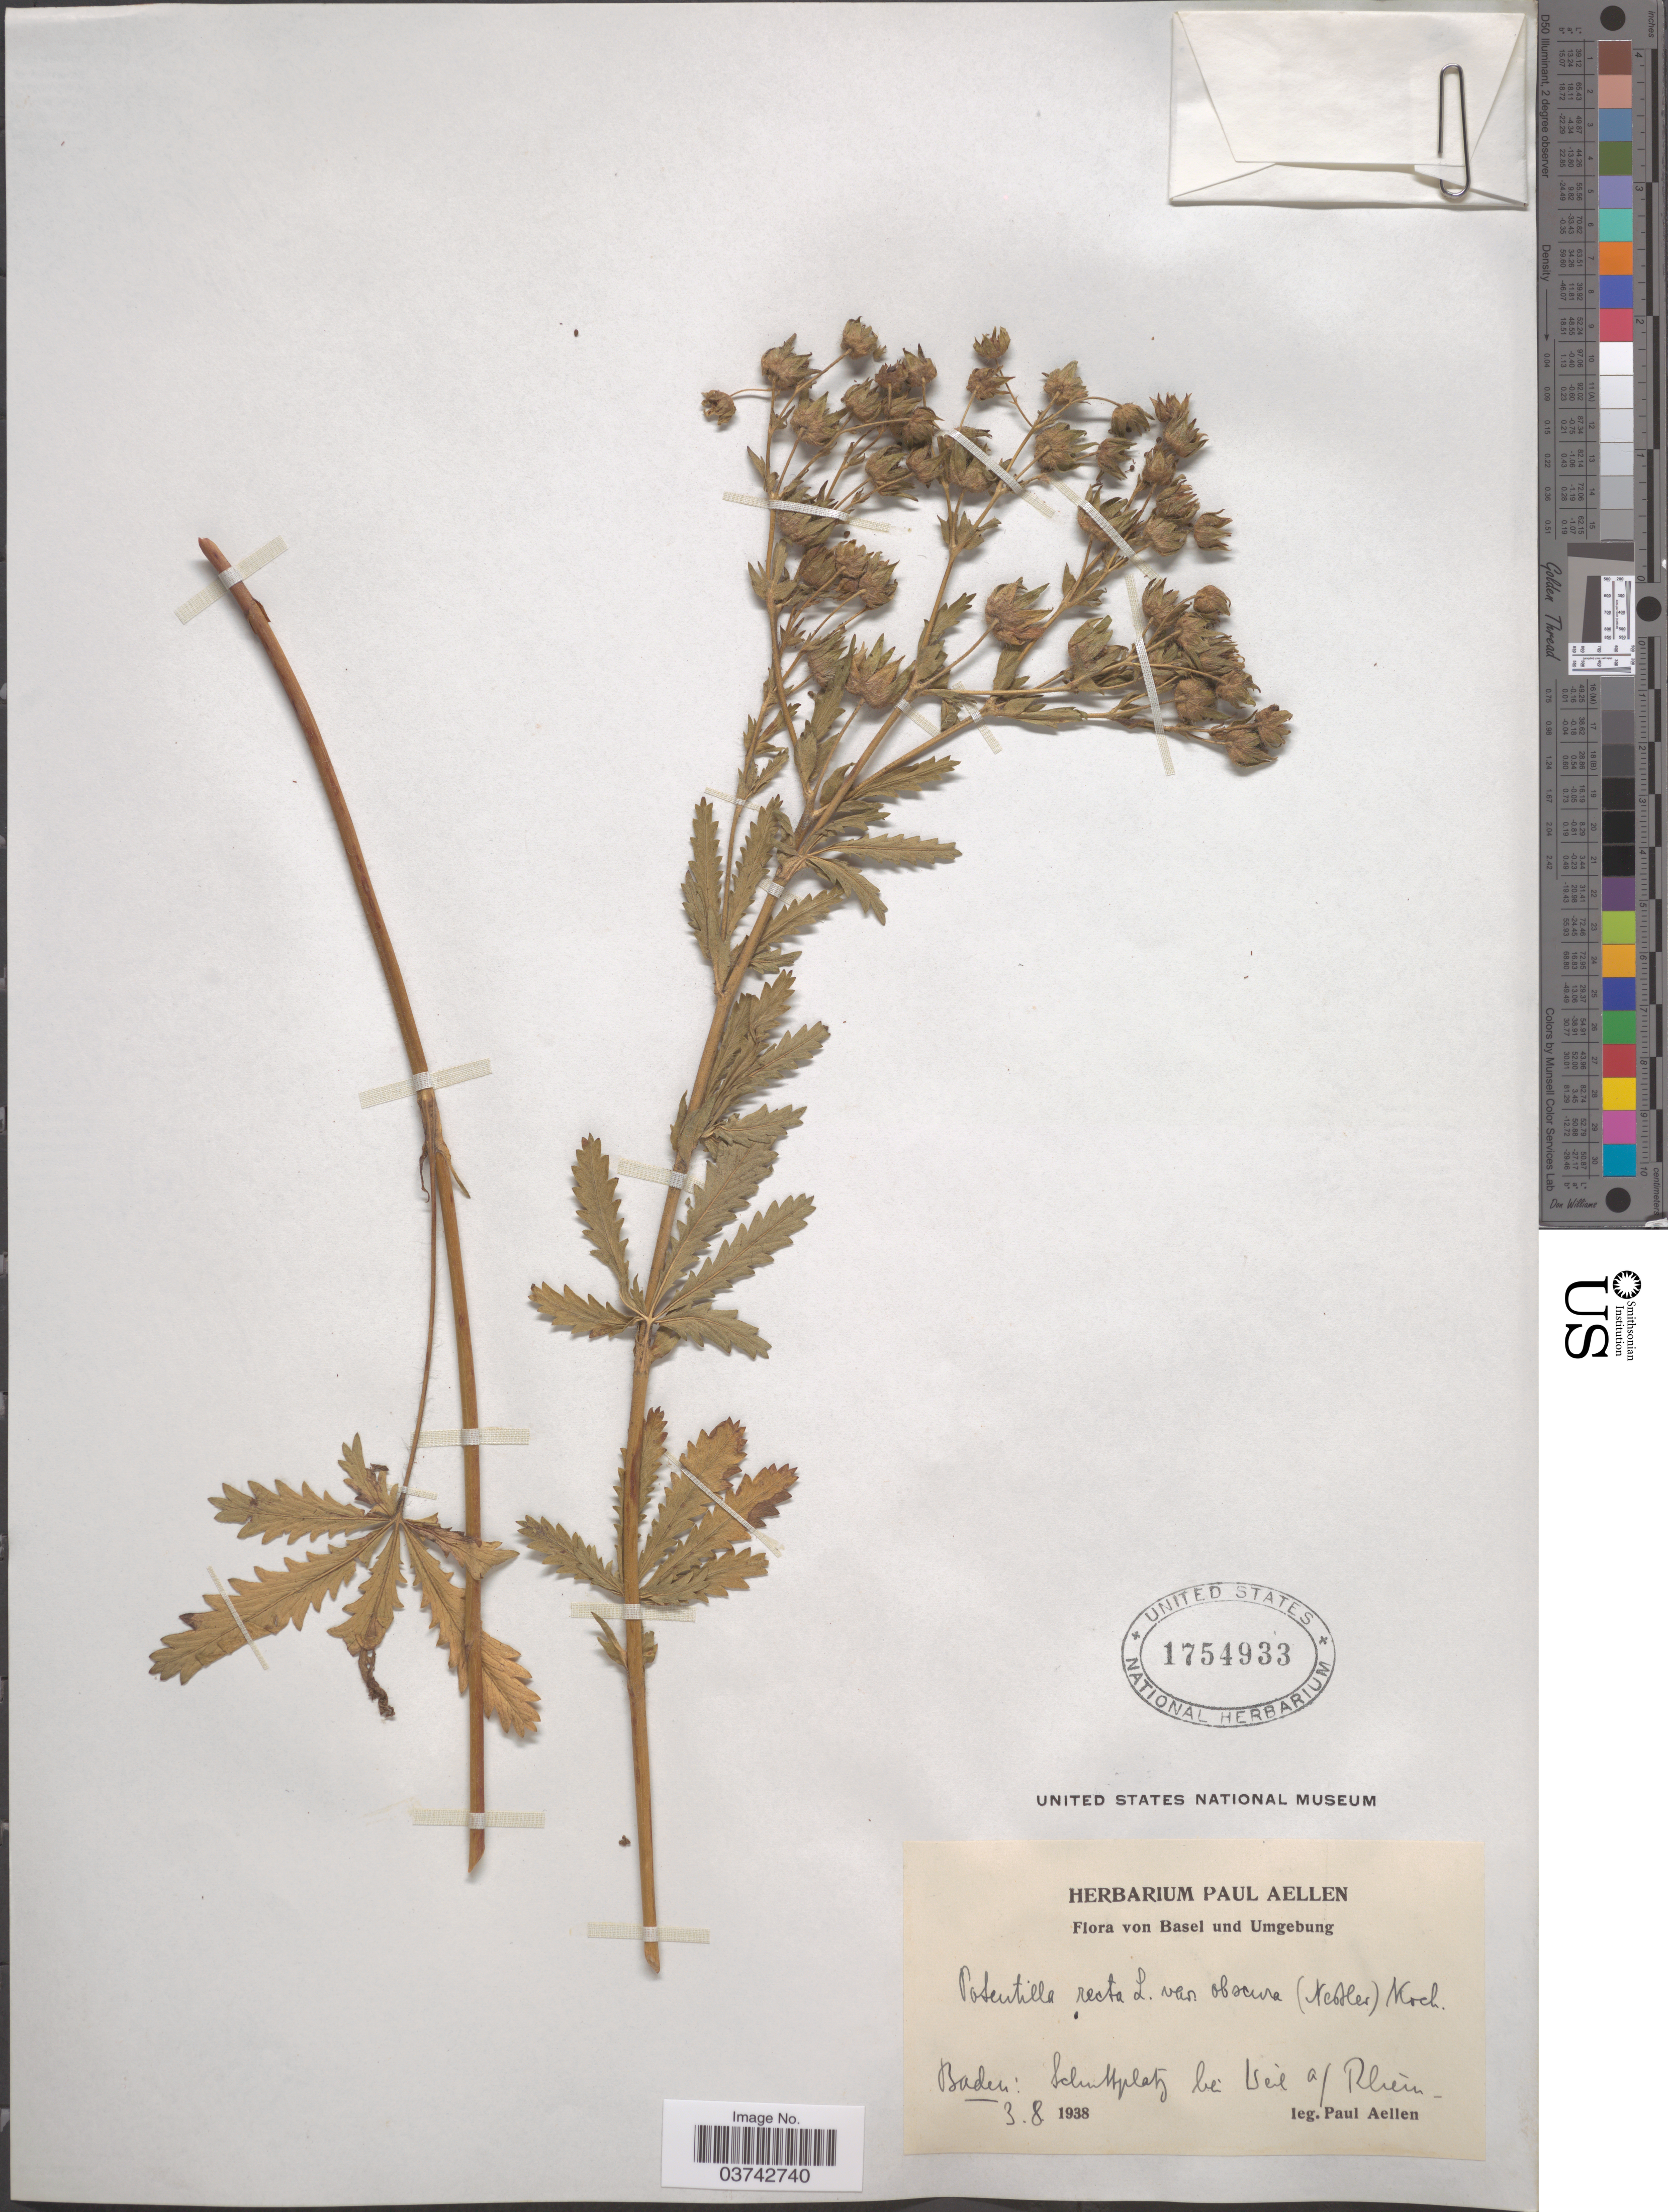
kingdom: Plantae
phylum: Tracheophyta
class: Magnoliopsida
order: Rosales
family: Rosaceae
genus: Potentilla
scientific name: Potentilla recta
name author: L.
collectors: P. Aellen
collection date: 1938-08-03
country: Germany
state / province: Baden-Württemberg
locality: Basel und Umgebung. Baden: Schuttplatz bei Weil a/ Rhein.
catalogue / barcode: US 1754933